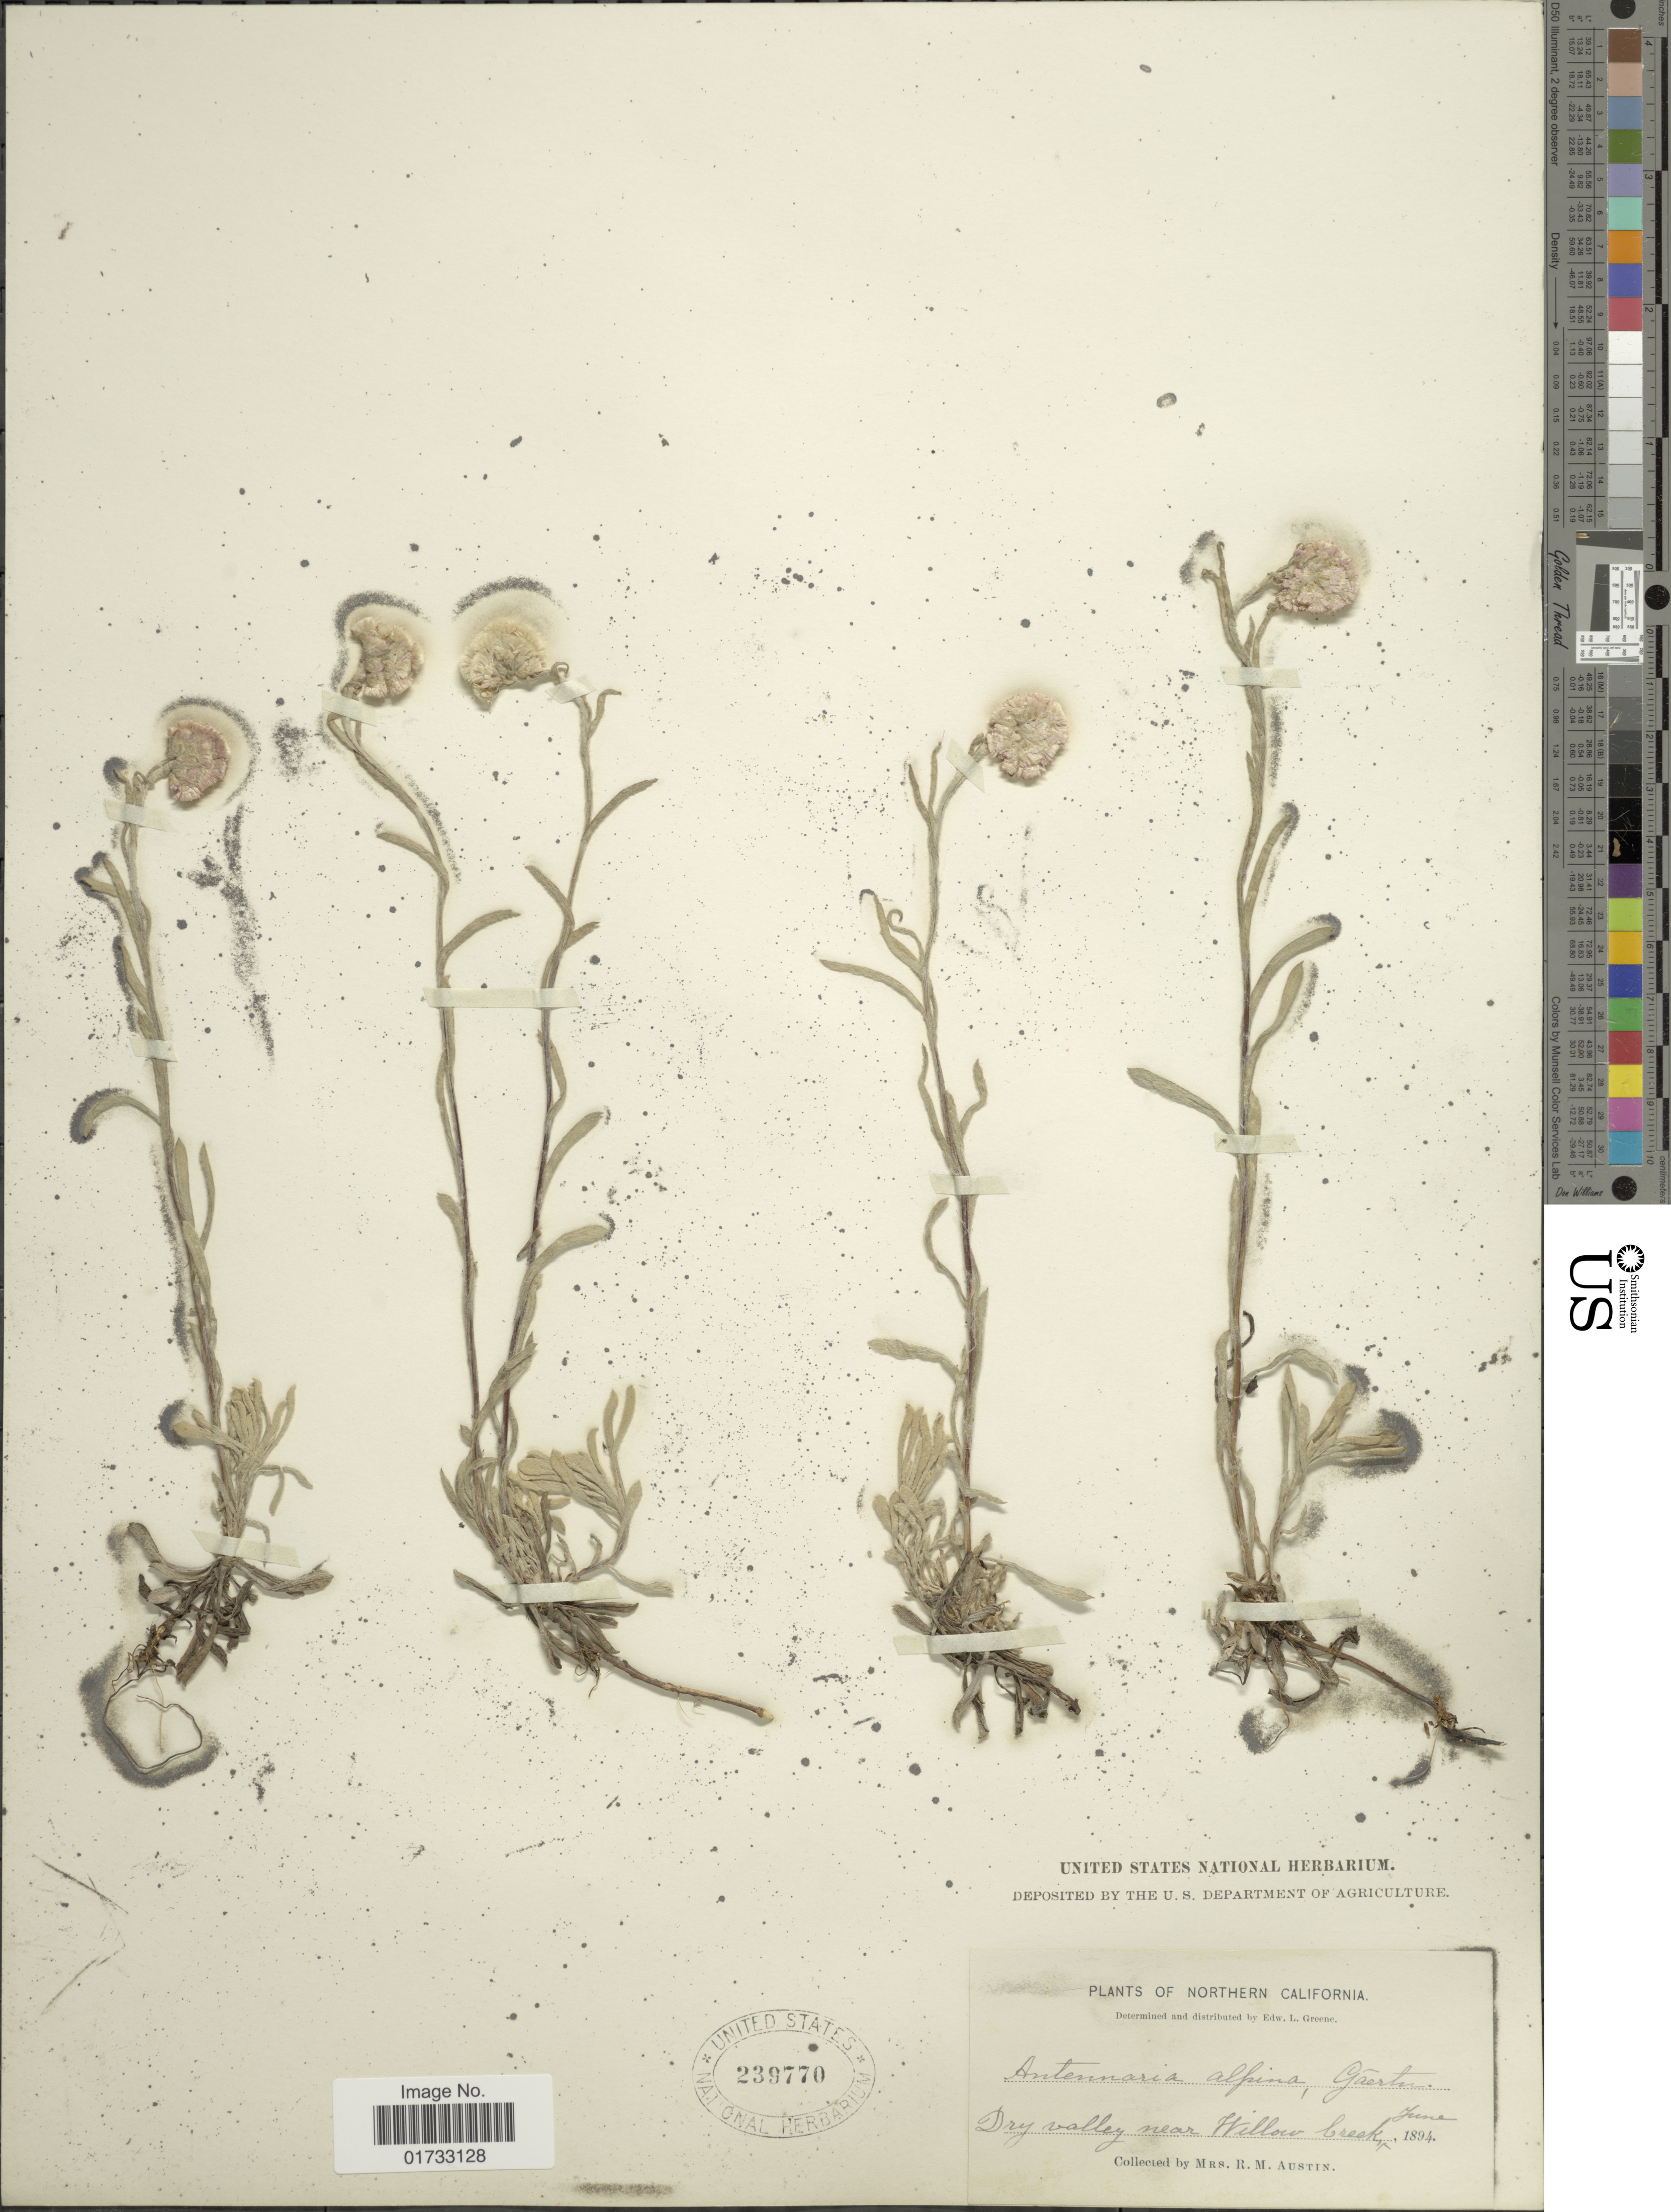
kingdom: Plantae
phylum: Tracheophyta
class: Magnoliopsida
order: Asterales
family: Asteraceae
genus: Antennaria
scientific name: Antennaria rosea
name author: Greene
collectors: R. Austin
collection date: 1894-06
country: United States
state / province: California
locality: Northern California, dry valley near Willow Creek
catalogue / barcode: US 239770